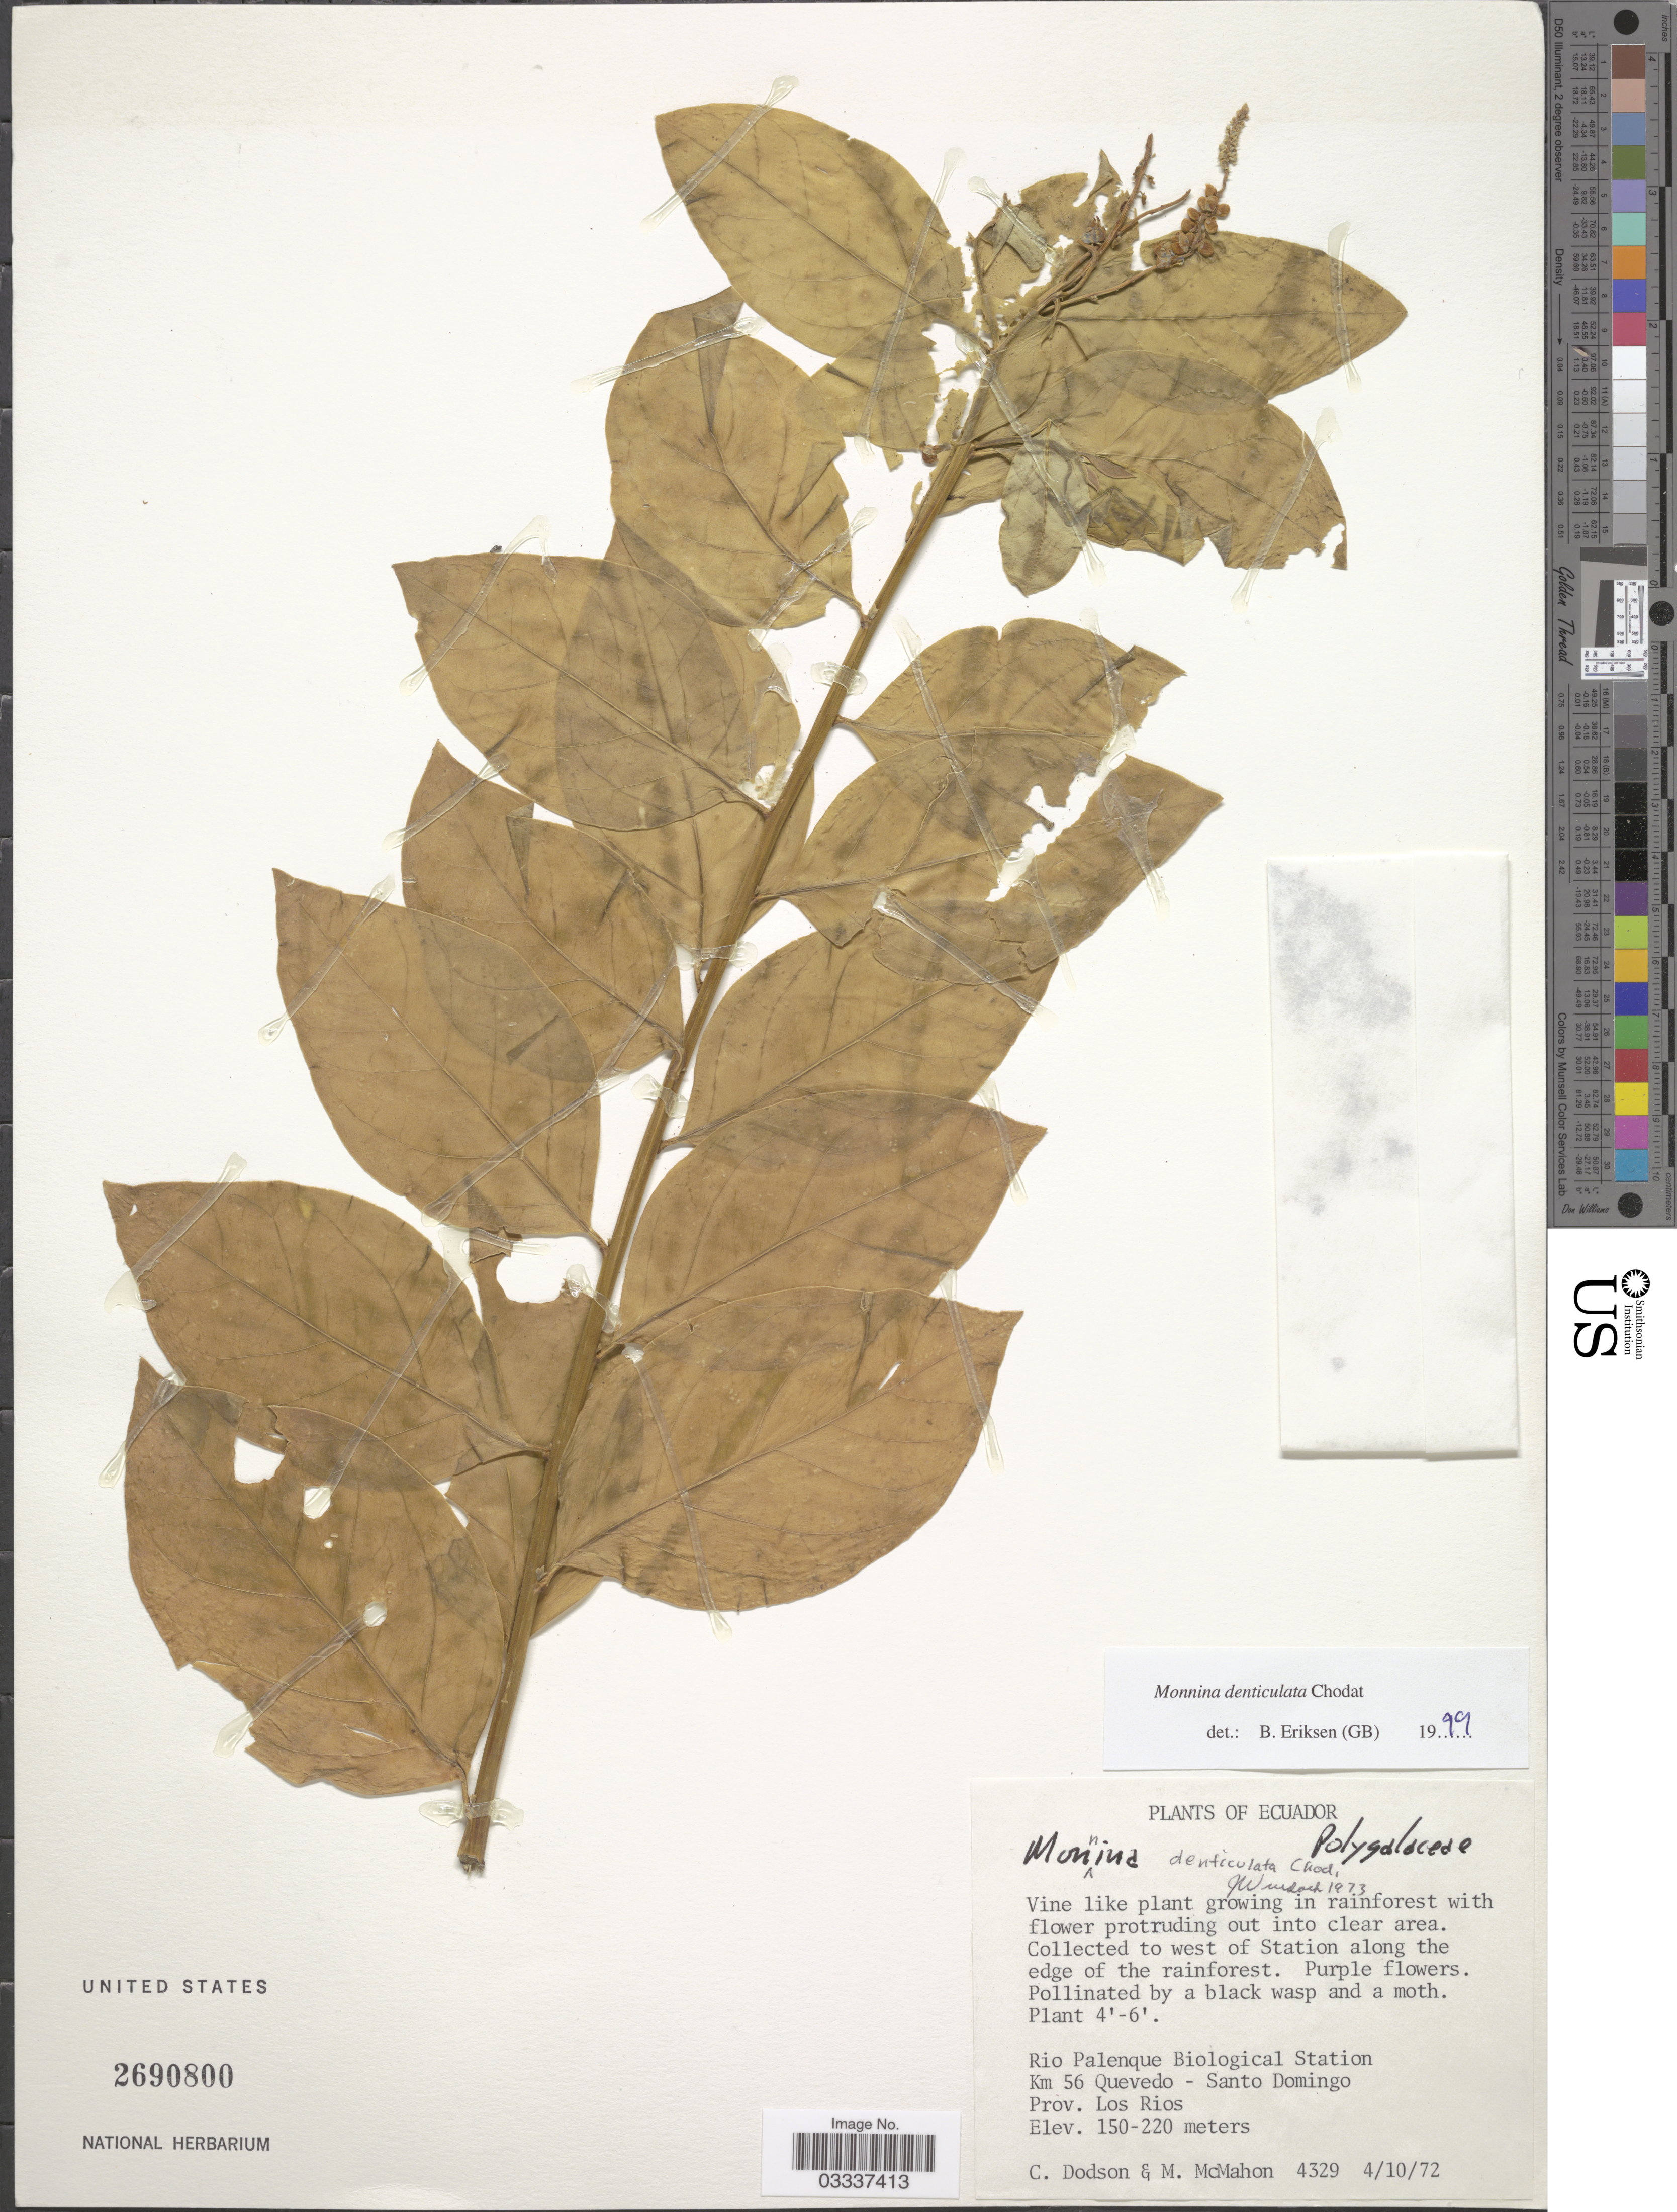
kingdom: Plantae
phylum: Tracheophyta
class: Magnoliopsida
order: Fabales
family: Polygalaceae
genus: Monnina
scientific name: Monnina denticulata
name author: Ruiz & Pav. ex Chodat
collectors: C. Dodson & M. McMahon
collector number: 4329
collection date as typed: Transcribed d/m/y: 4/10/72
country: Ecuador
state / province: Los Ríos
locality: Rio Palenque Biological Station Km 56 Quevedo - Santo Domingo.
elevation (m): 150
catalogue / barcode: US 2690800